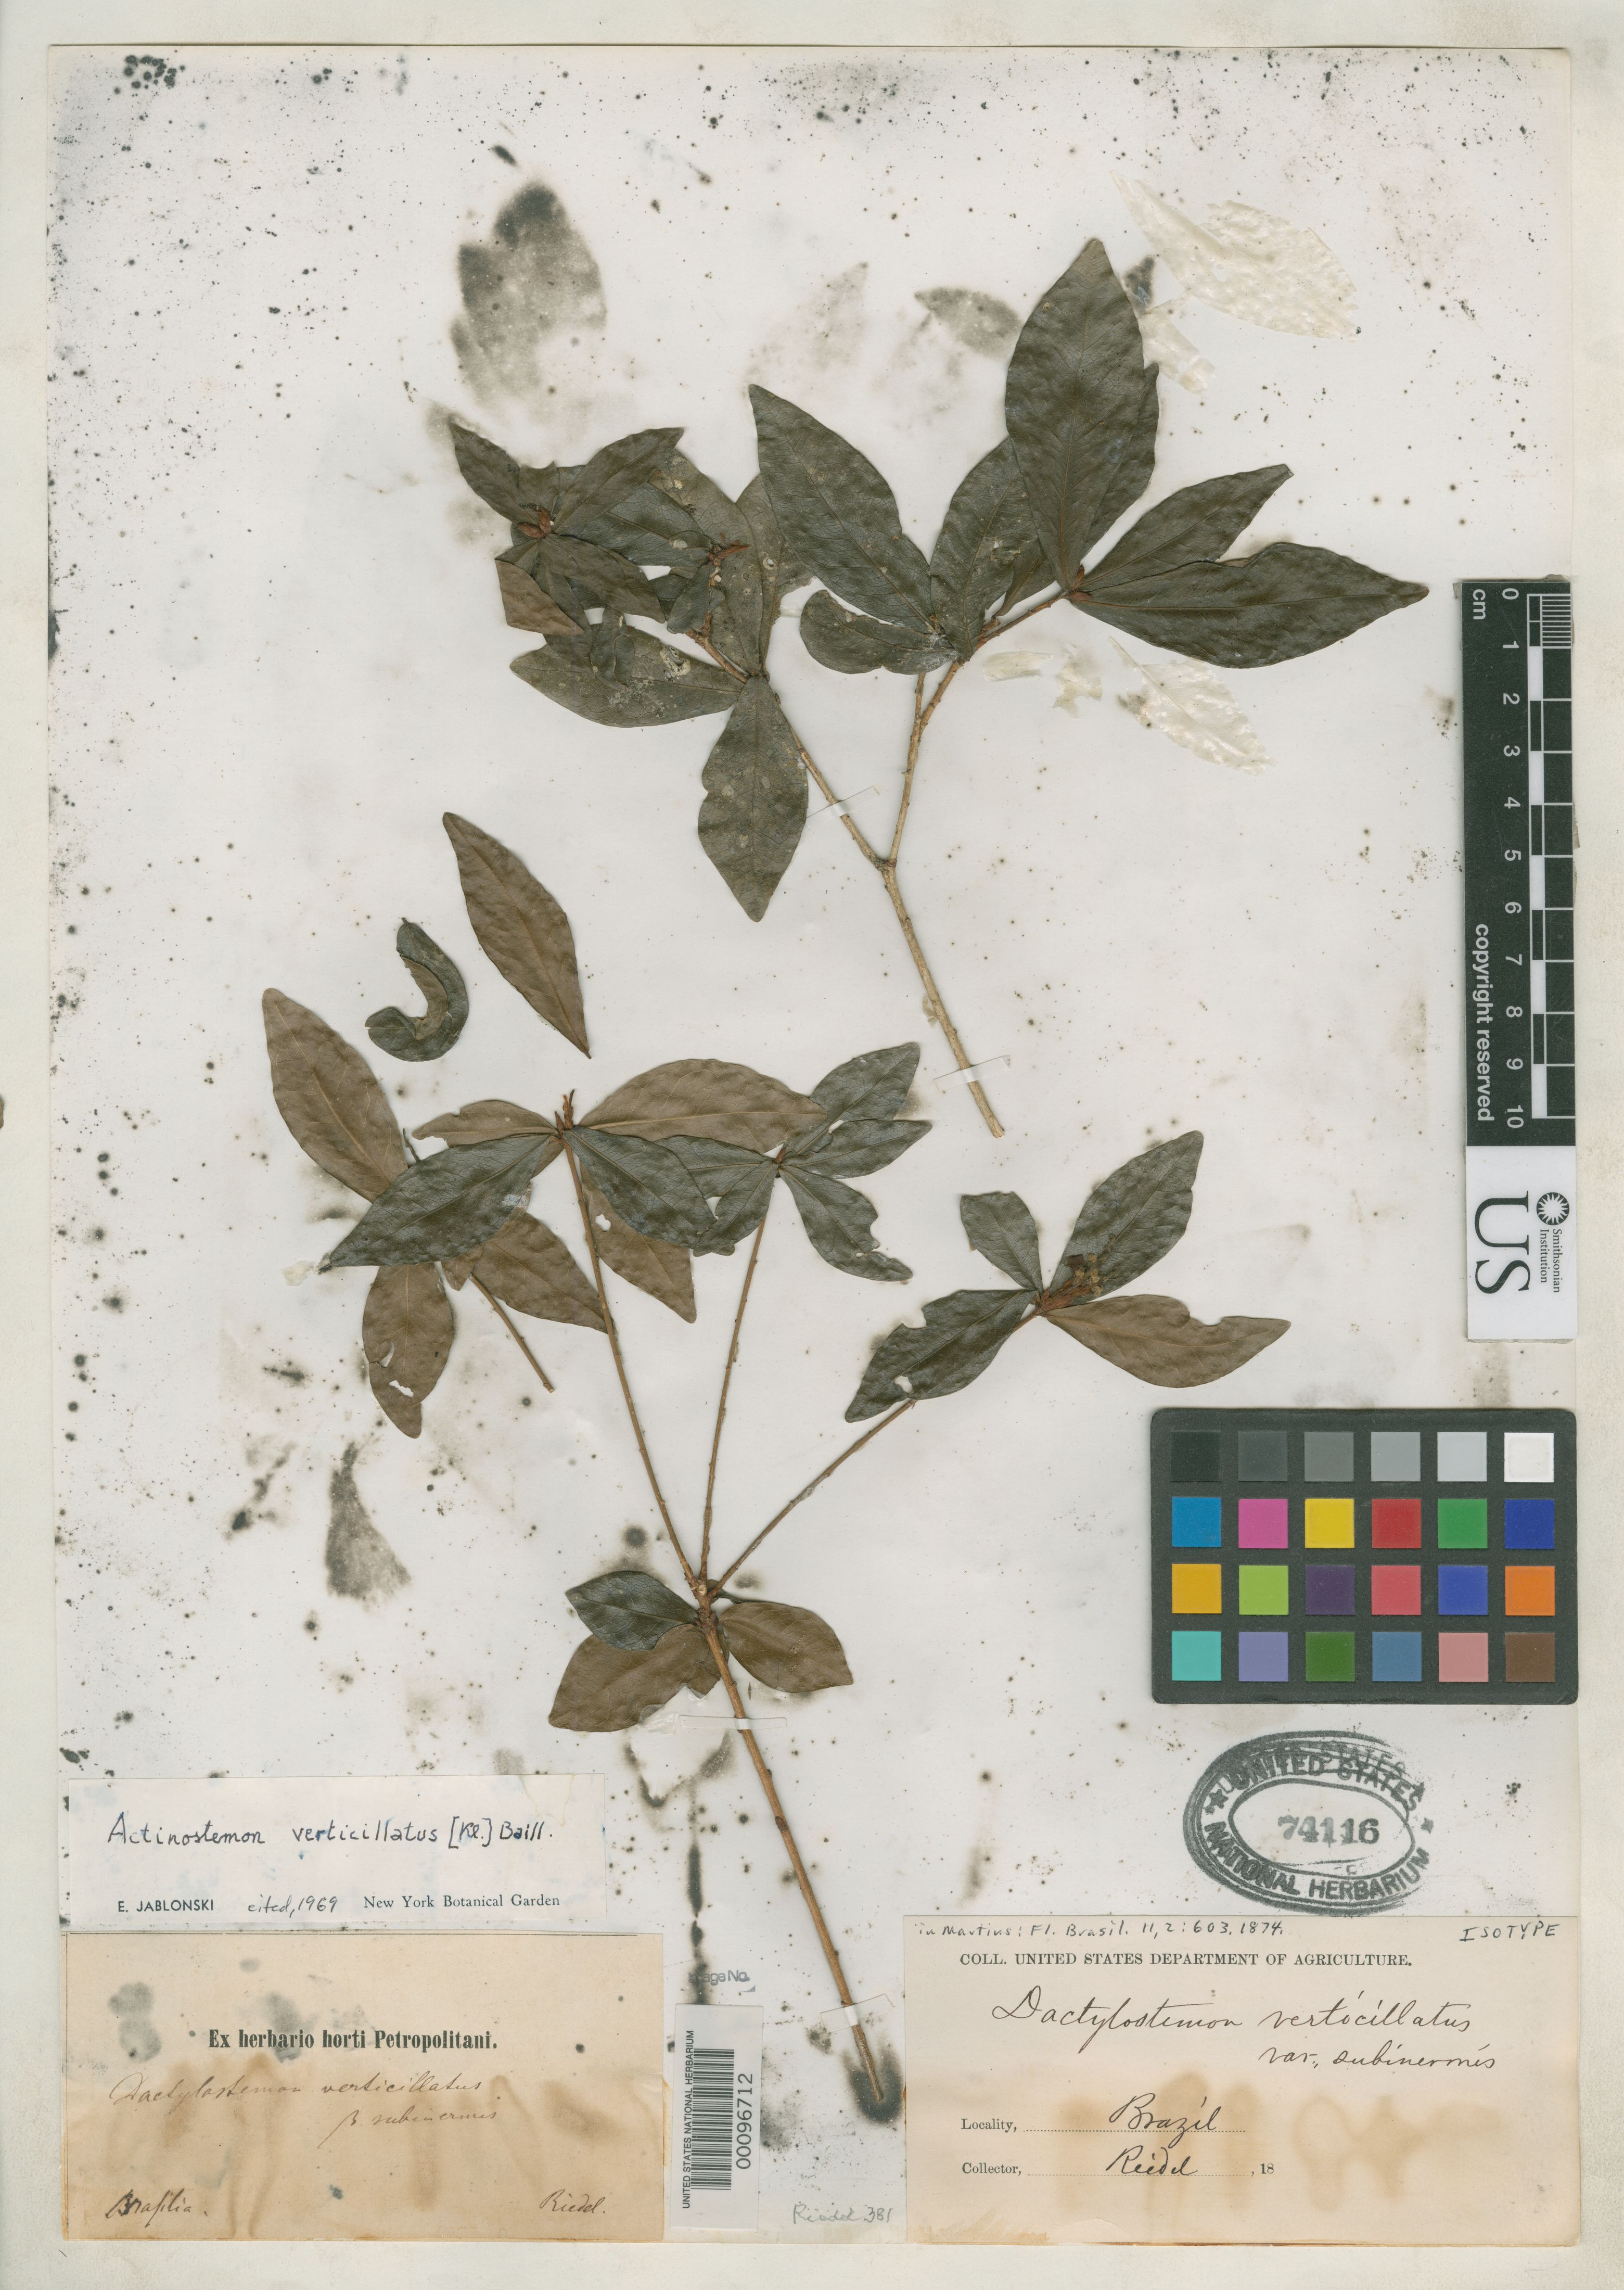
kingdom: Plantae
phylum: Tracheophyta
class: Magnoliopsida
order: Malpighiales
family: Euphorbiaceae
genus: Dactylostemon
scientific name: Dactylostemon verticillatus var. subinermis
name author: Müll. Arg. in Mart.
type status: Isotype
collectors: L. Riedel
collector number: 381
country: Brazil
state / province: Minas Gerais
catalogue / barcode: US 74116